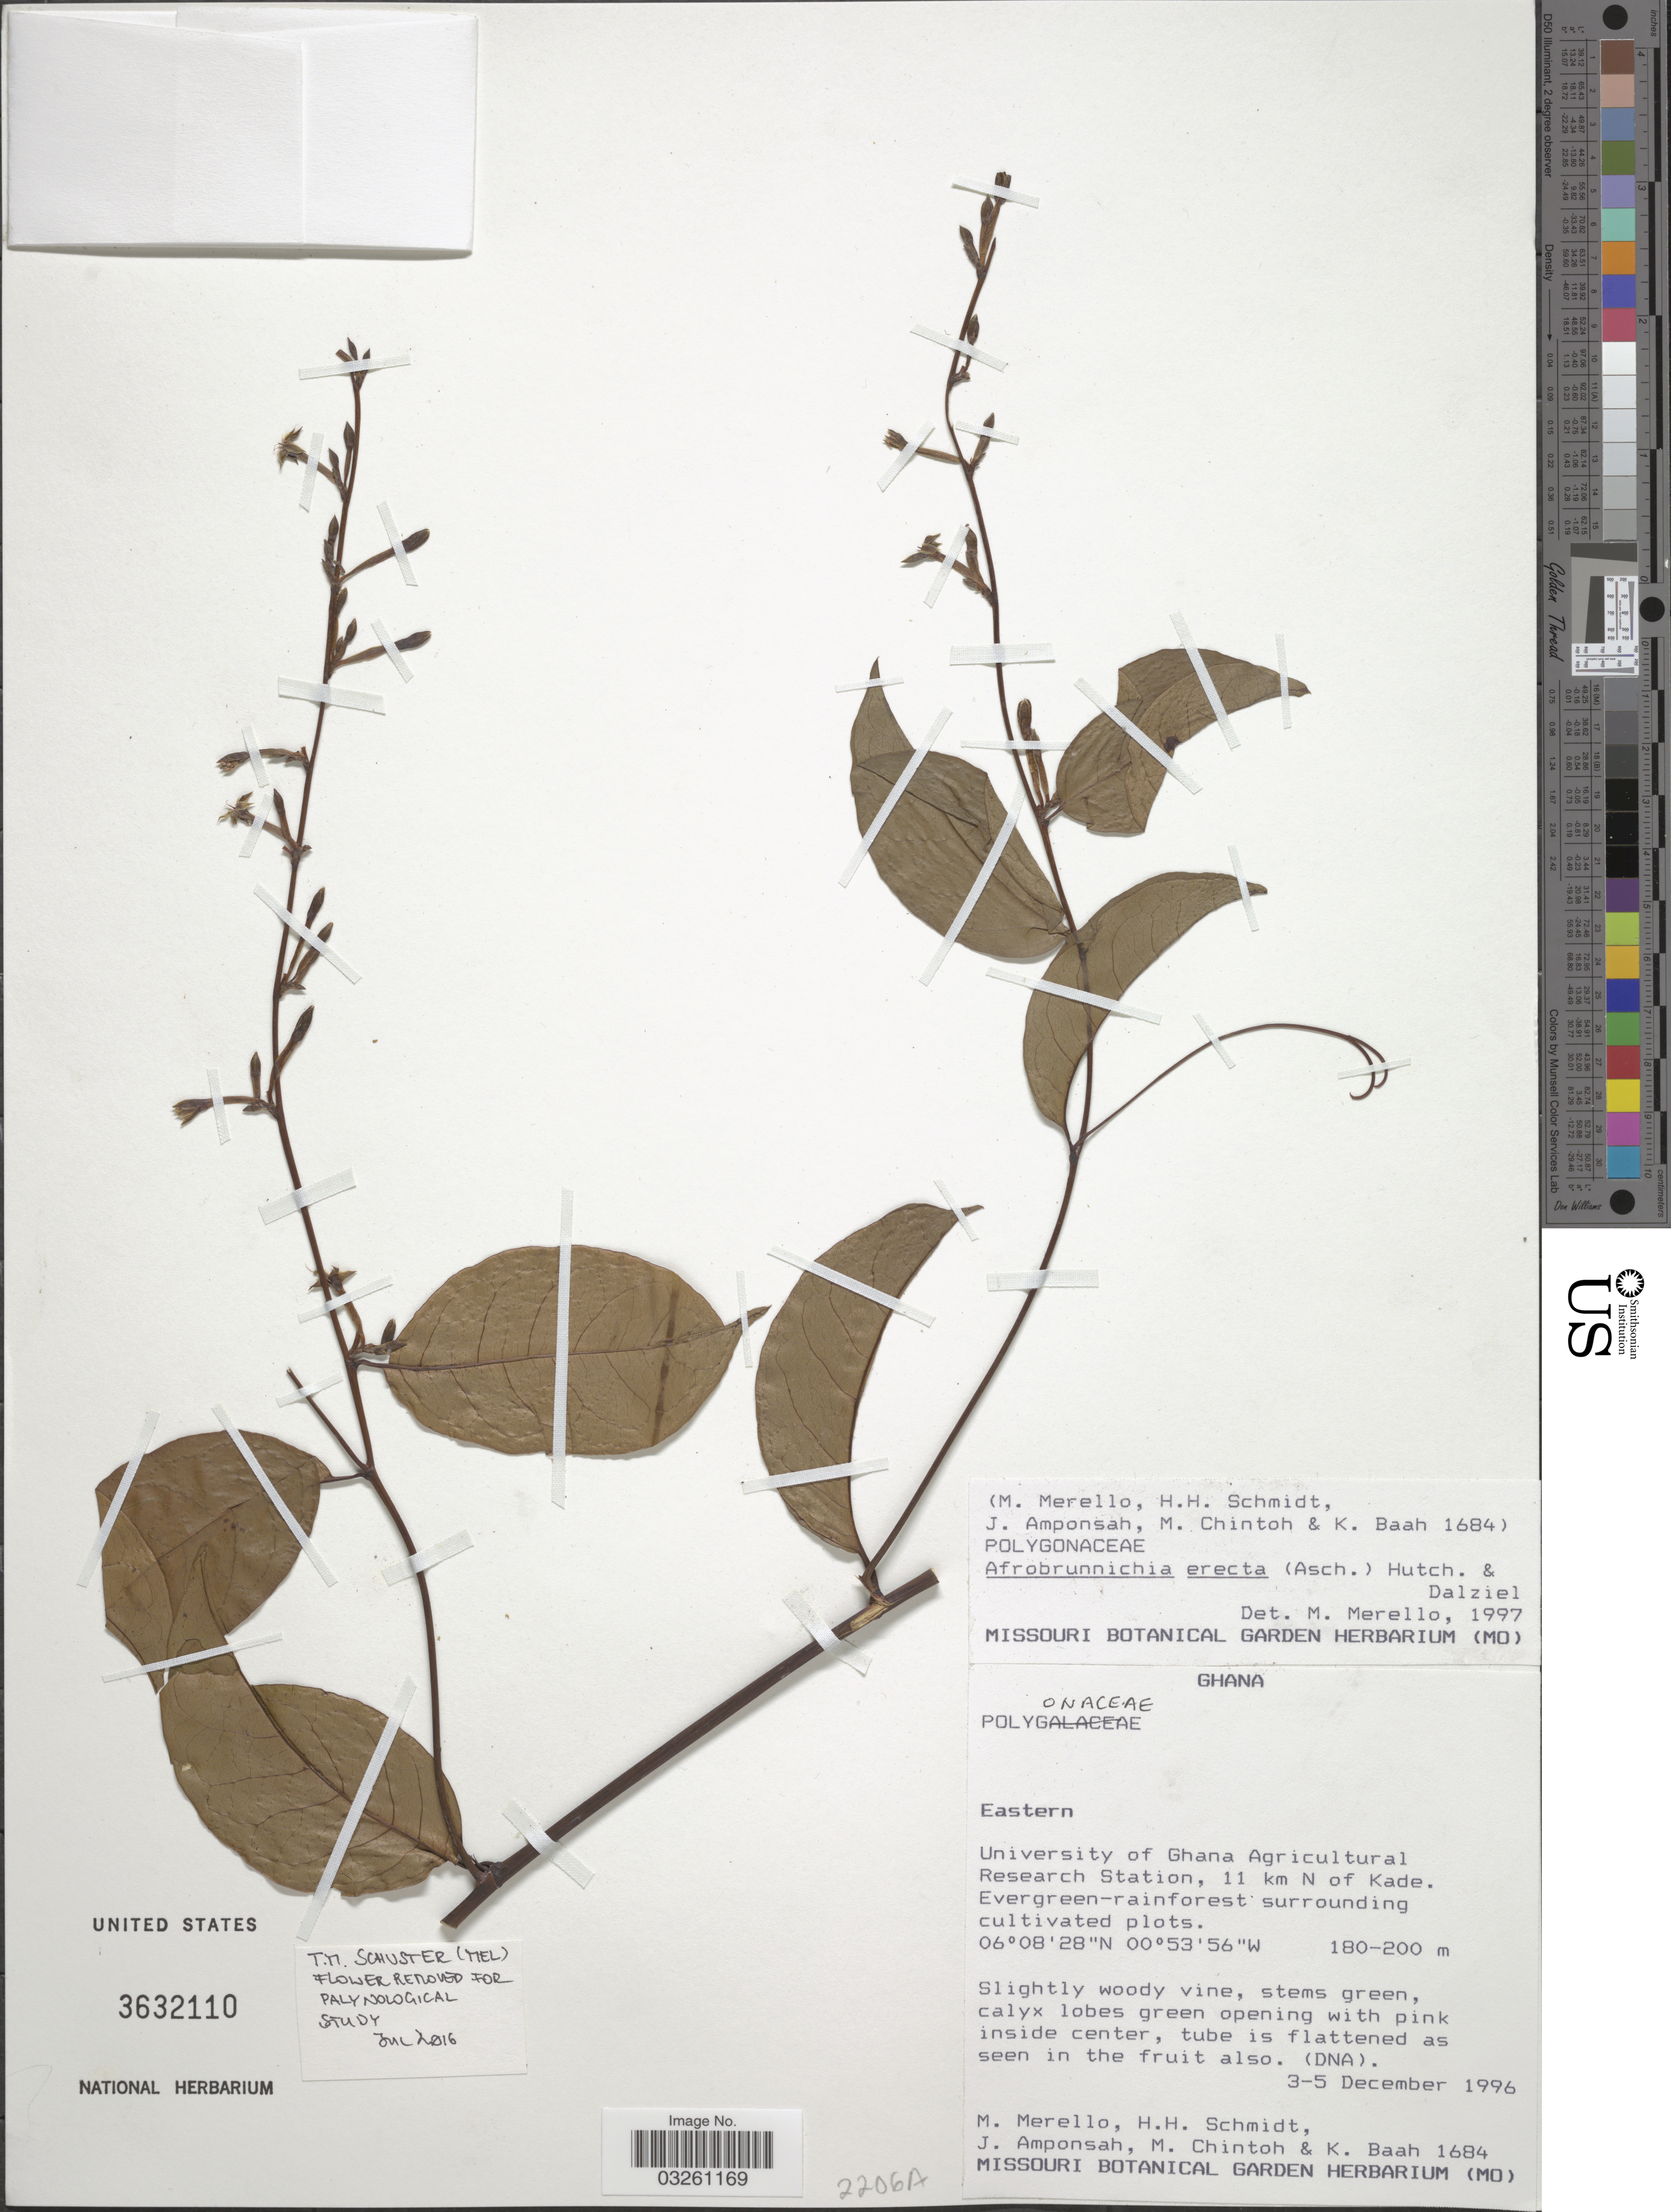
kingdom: Plantae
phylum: Tracheophyta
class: Magnoliopsida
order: Caryophyllales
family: Polygonaceae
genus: Afrobrunnichia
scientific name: Afrobrunnichia erecta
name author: (Asch.) Hutch. & Dalziel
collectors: M. Merello, H. H. Schmidt, J. Amponsah, M. Chintoh & K. Baah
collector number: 1684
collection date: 1996-12-03/1996-12-05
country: Ghana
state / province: Eastern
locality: University of Ghana Agricultural Research Station, 11 km N of Kade.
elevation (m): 180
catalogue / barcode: US 3632110